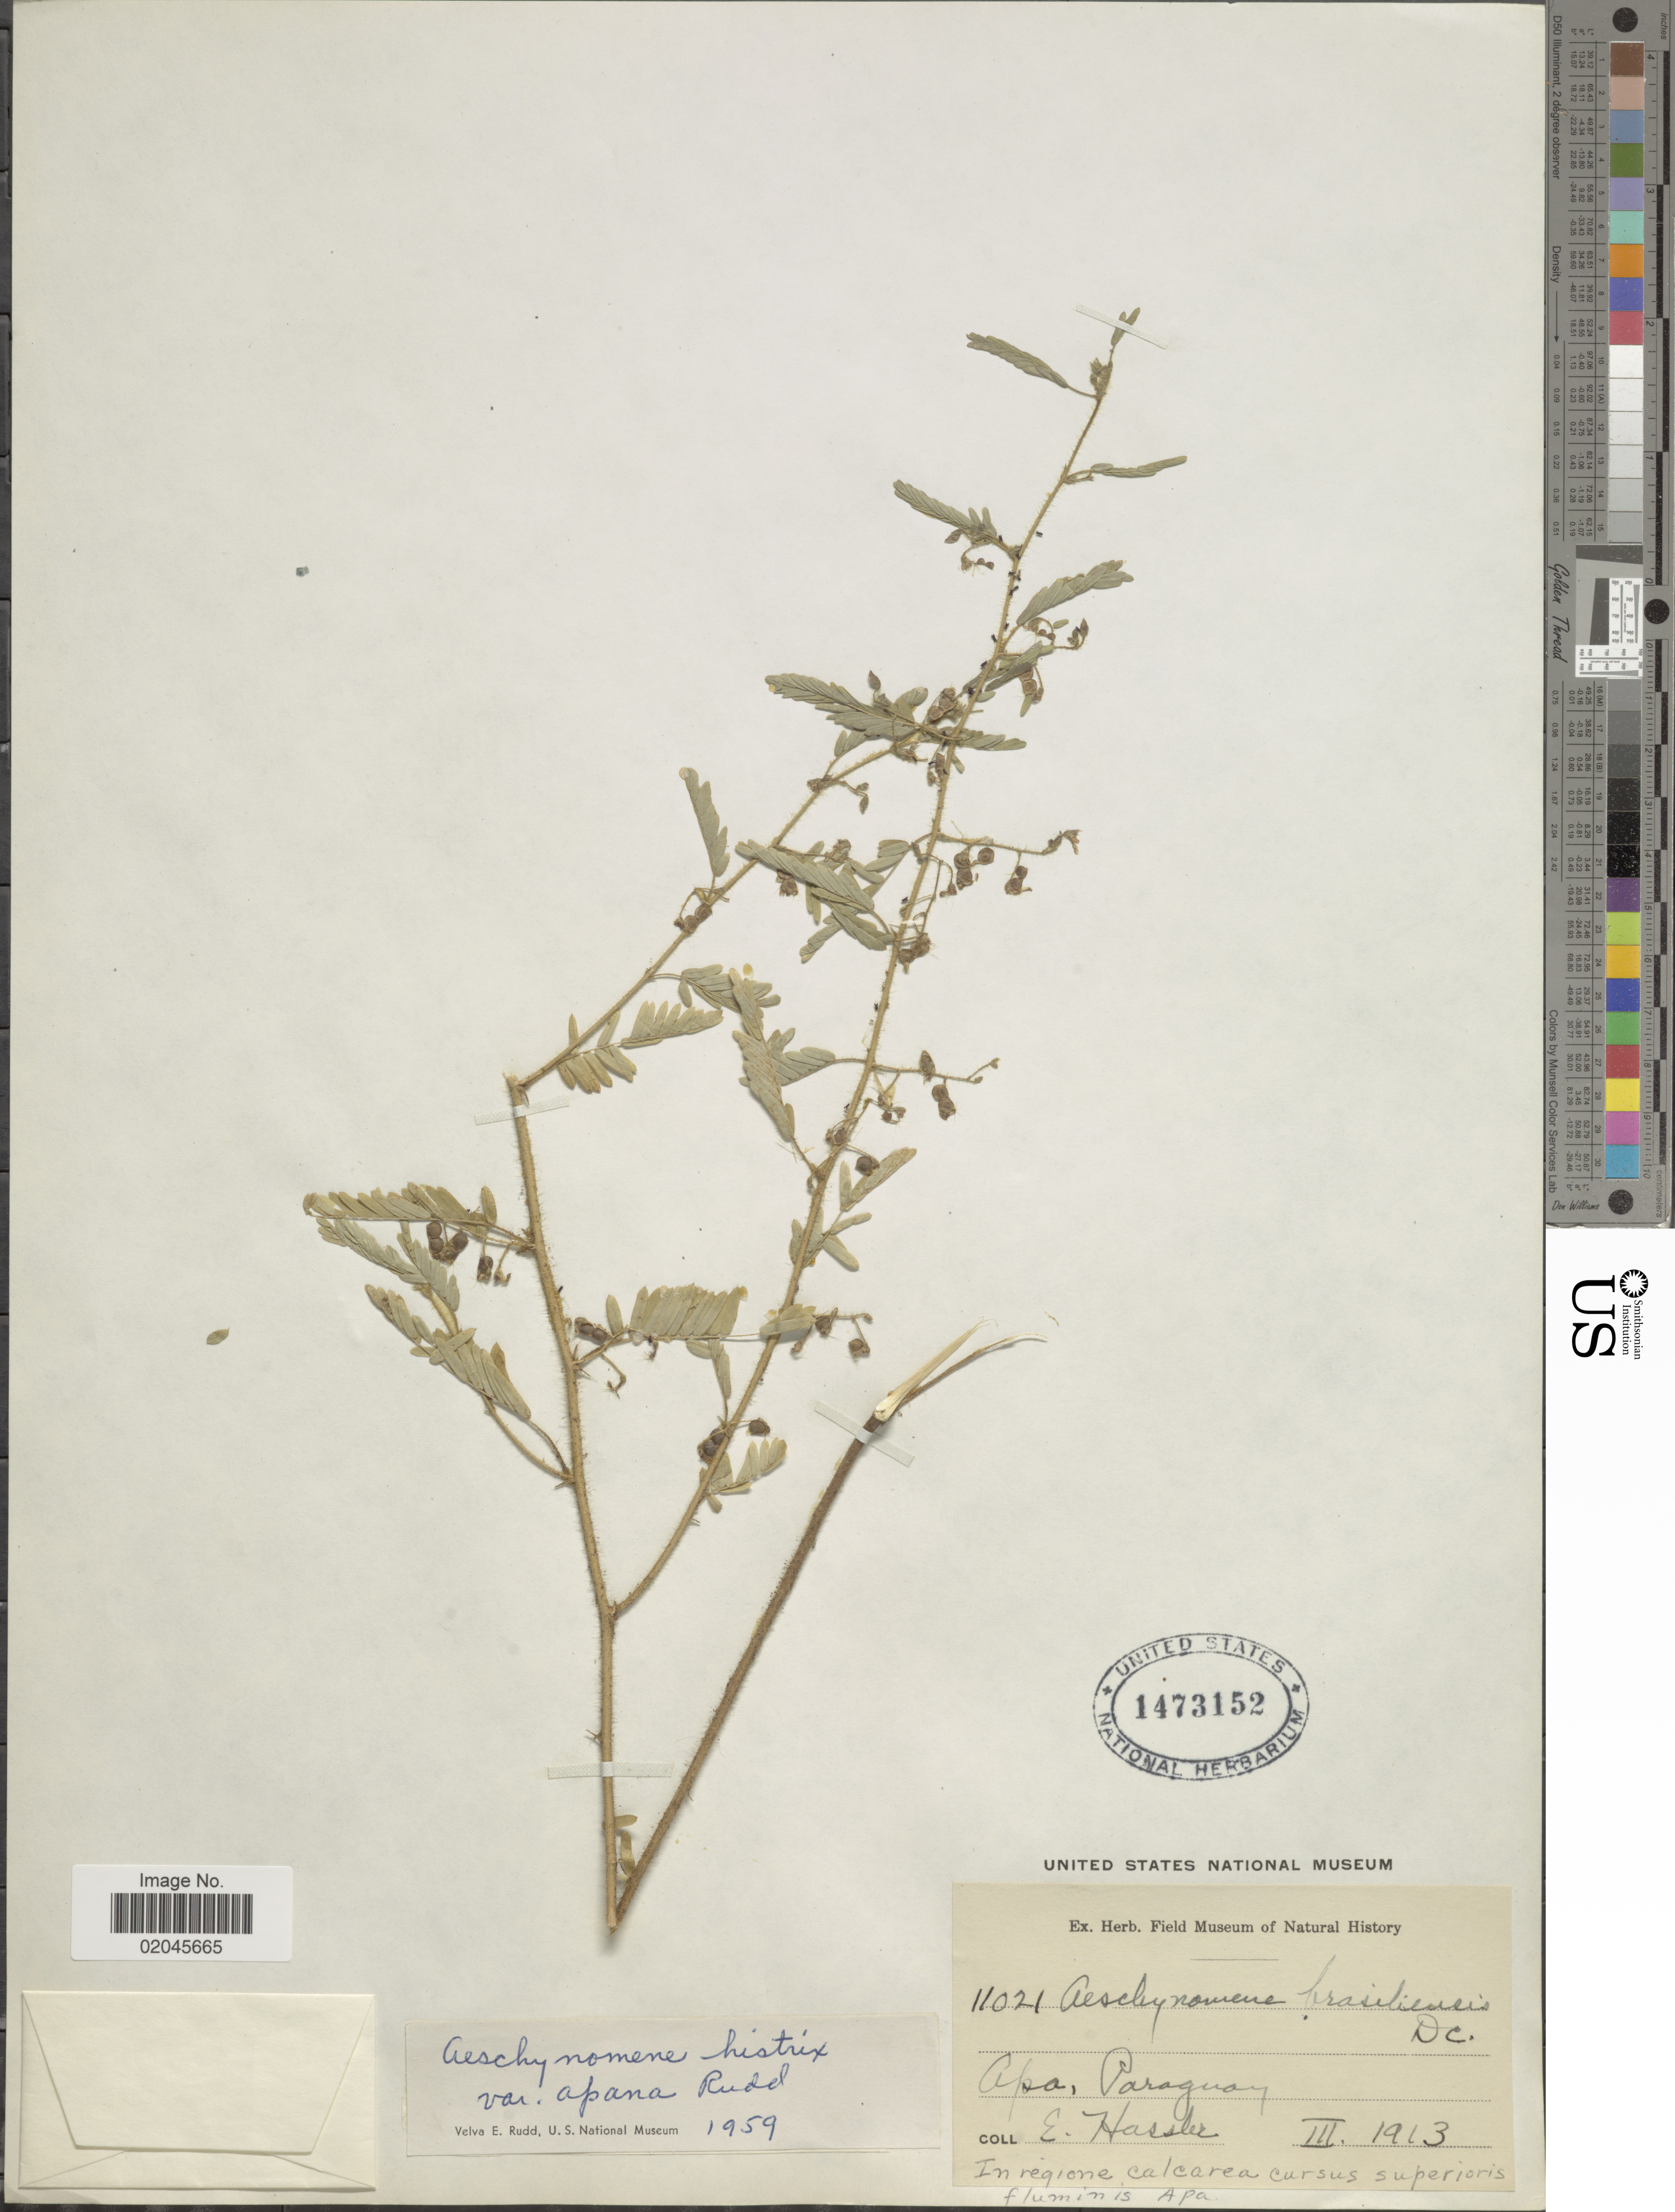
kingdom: Plantae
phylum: Tracheophyta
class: Magnoliopsida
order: Fabales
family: Fabaceae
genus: Aeschynomene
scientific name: Aeschynomene histrix var. apana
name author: Rudd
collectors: E. Hassler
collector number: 11021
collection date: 1913-03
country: Paraguay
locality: Apa, in regione calcarea cursus superioris fluminis Apa.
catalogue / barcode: US 1473152